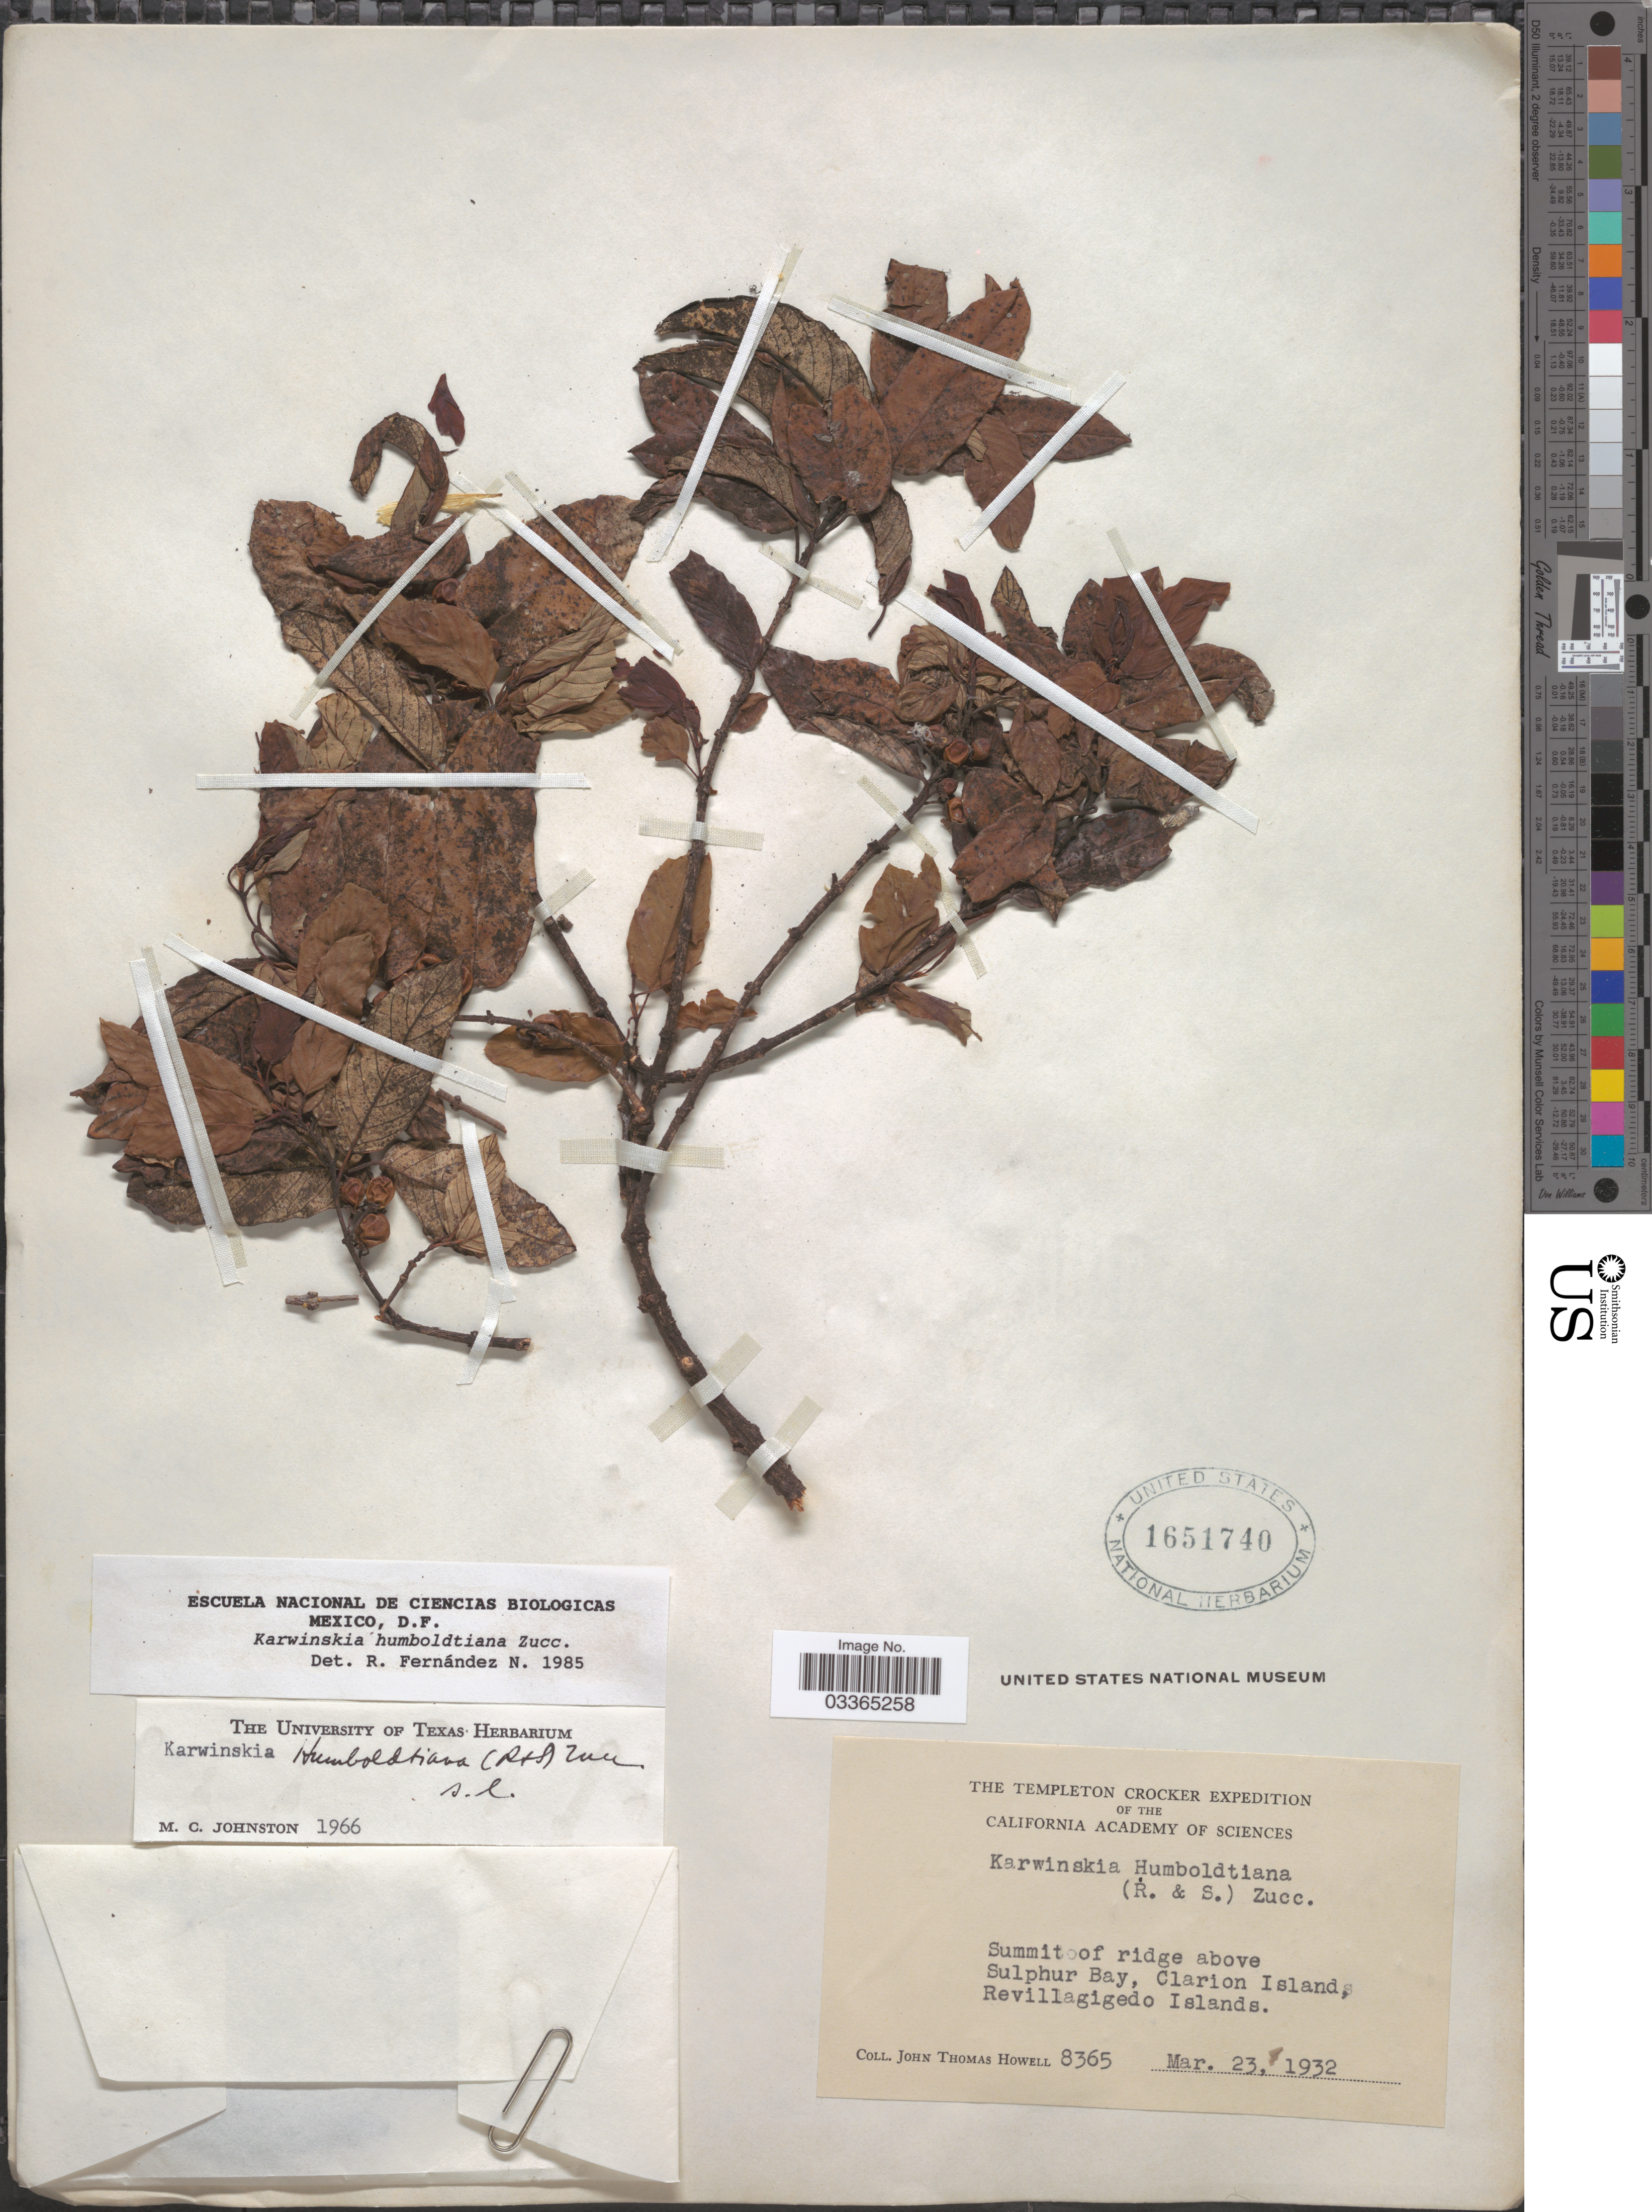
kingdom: Plantae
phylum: Tracheophyta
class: Magnoliopsida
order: Rosales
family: Rhamnaceae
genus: Karwinskia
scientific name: Karwinskia humboldtiana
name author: (Schult.) Zucc.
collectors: J. T. Howell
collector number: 8365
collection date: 1932-03-23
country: Mexico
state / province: Colima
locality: Summit of ridge above Sulphur Bay, Clarion Island, Revillagigedo Islands.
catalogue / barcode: US 1651740